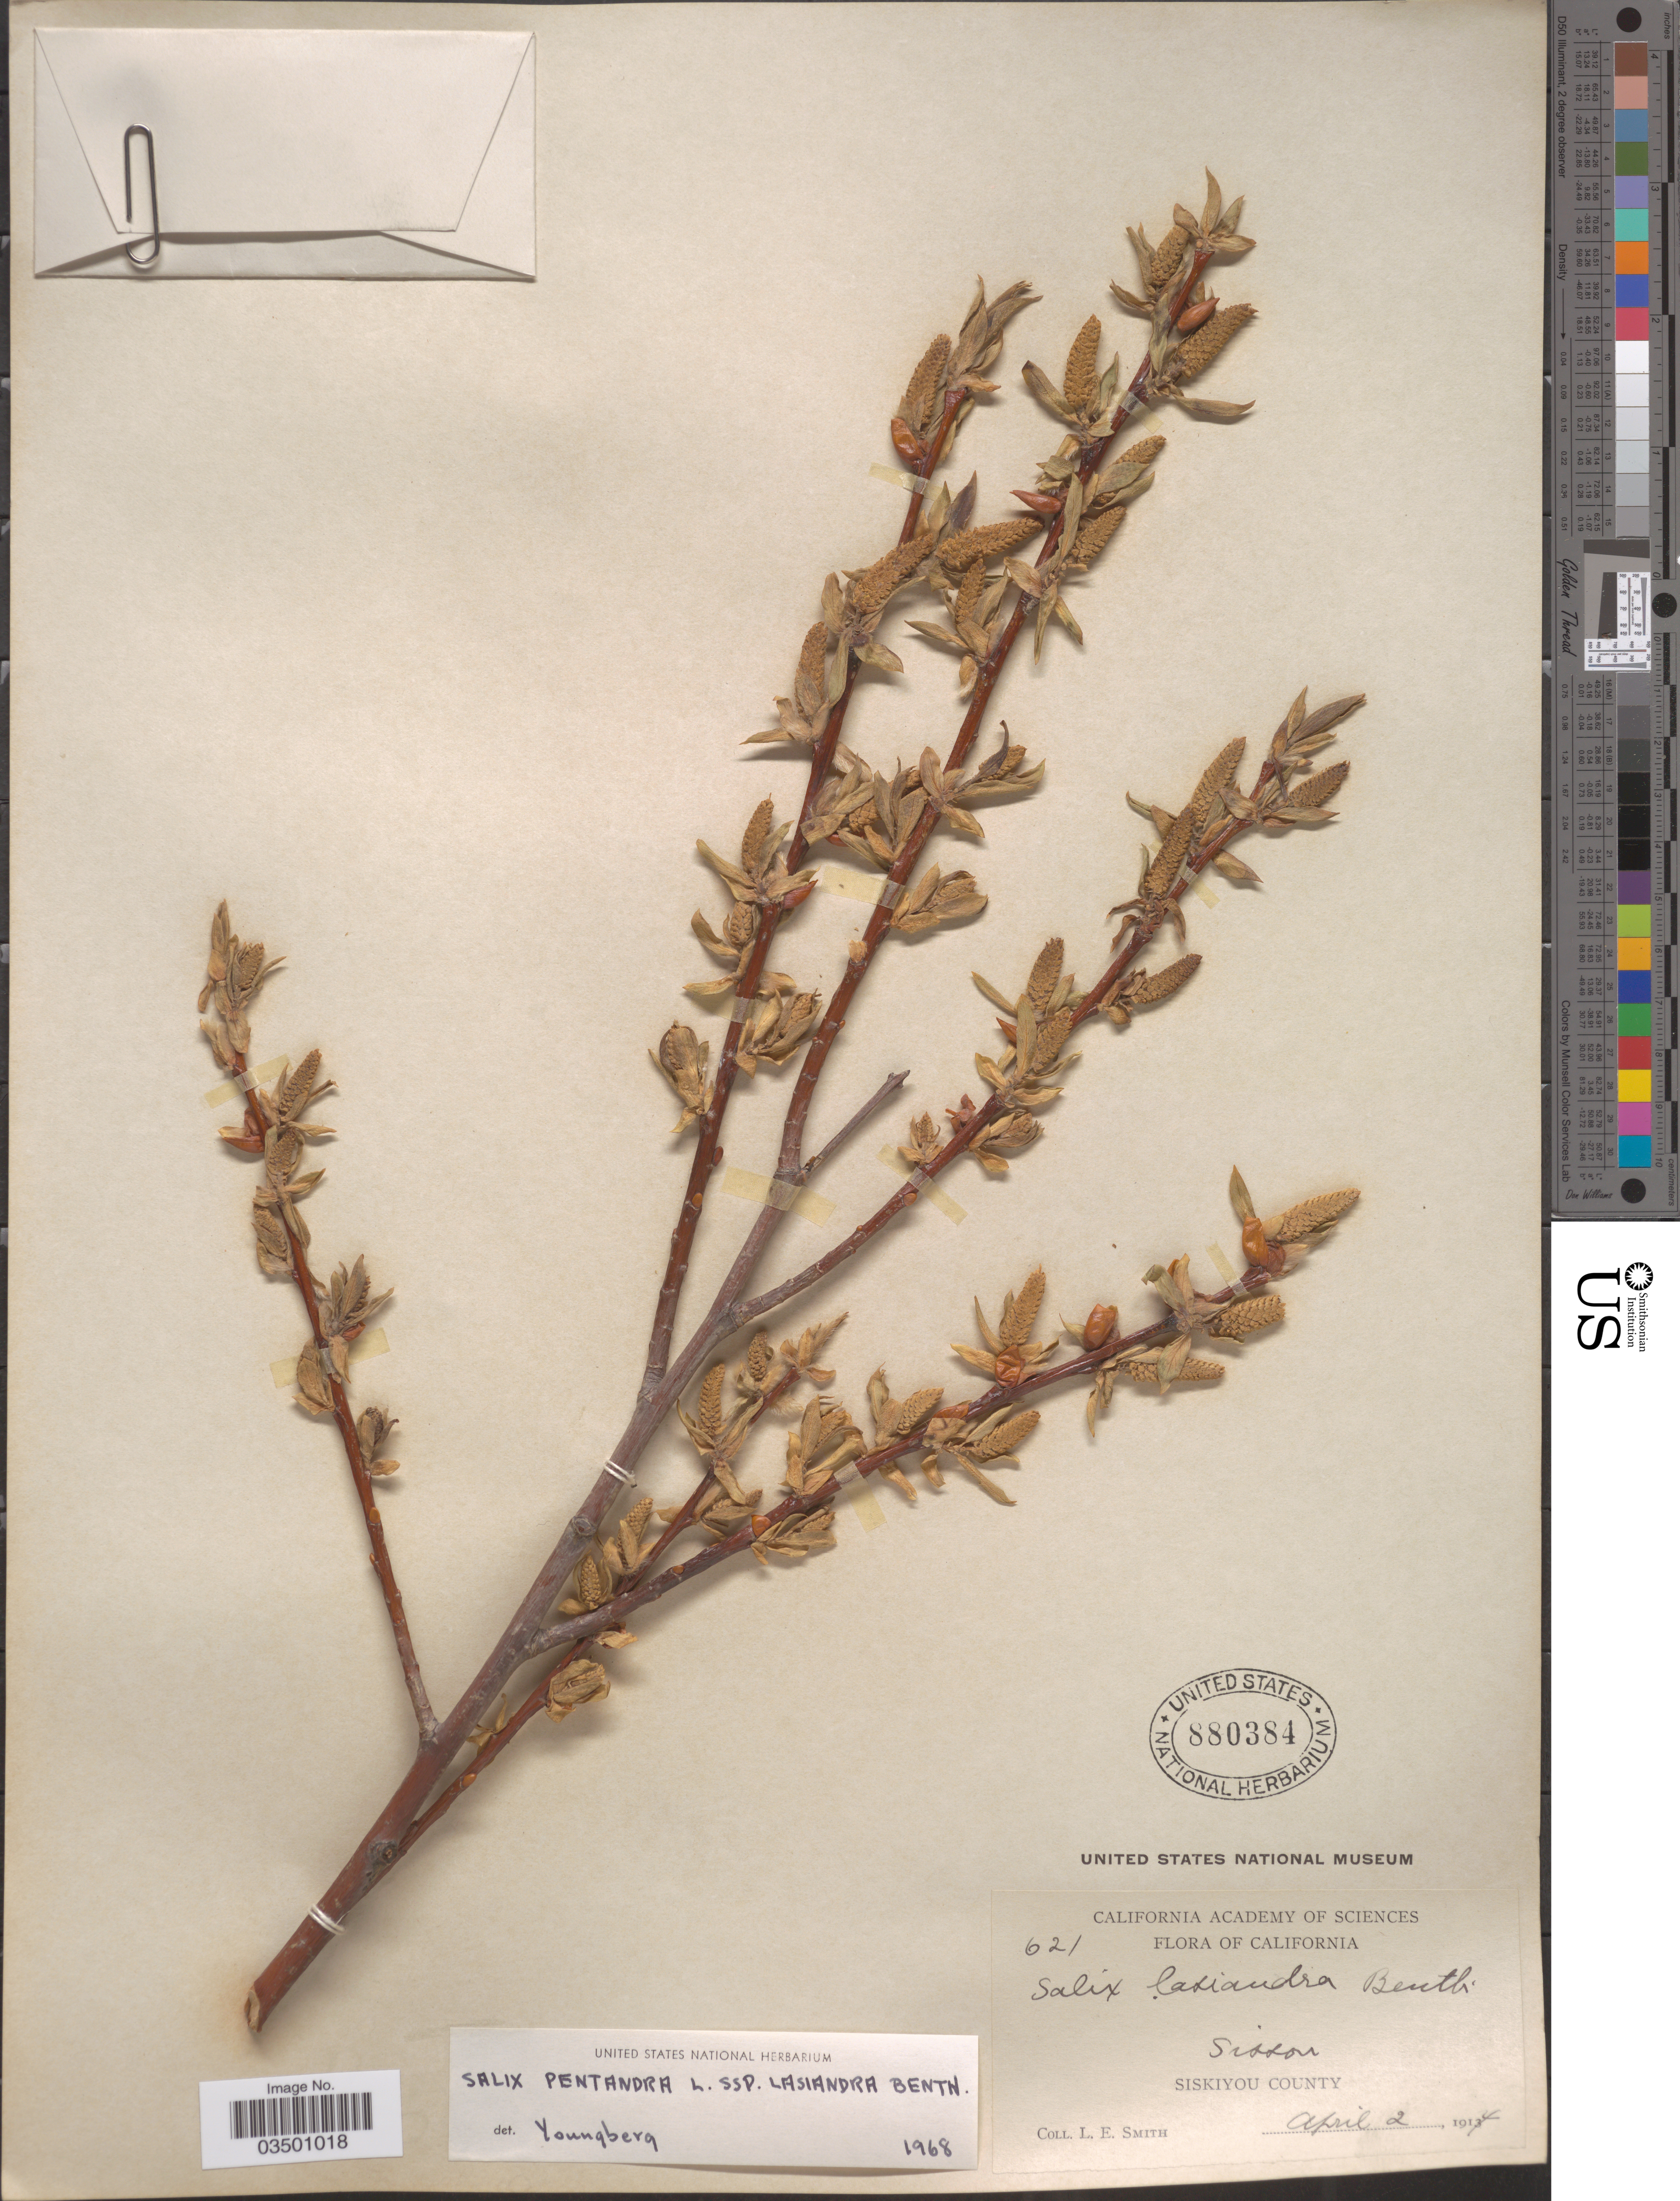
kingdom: Plantae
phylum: Tracheophyta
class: Magnoliopsida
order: Malpighiales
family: Salicaceae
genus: Salix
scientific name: Salix lasiandra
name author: Benth.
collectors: L. E. Smith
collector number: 621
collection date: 1914-04-02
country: United States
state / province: California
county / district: Siskiyou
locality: Sisson. Siskiyou County.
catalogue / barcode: US 880384